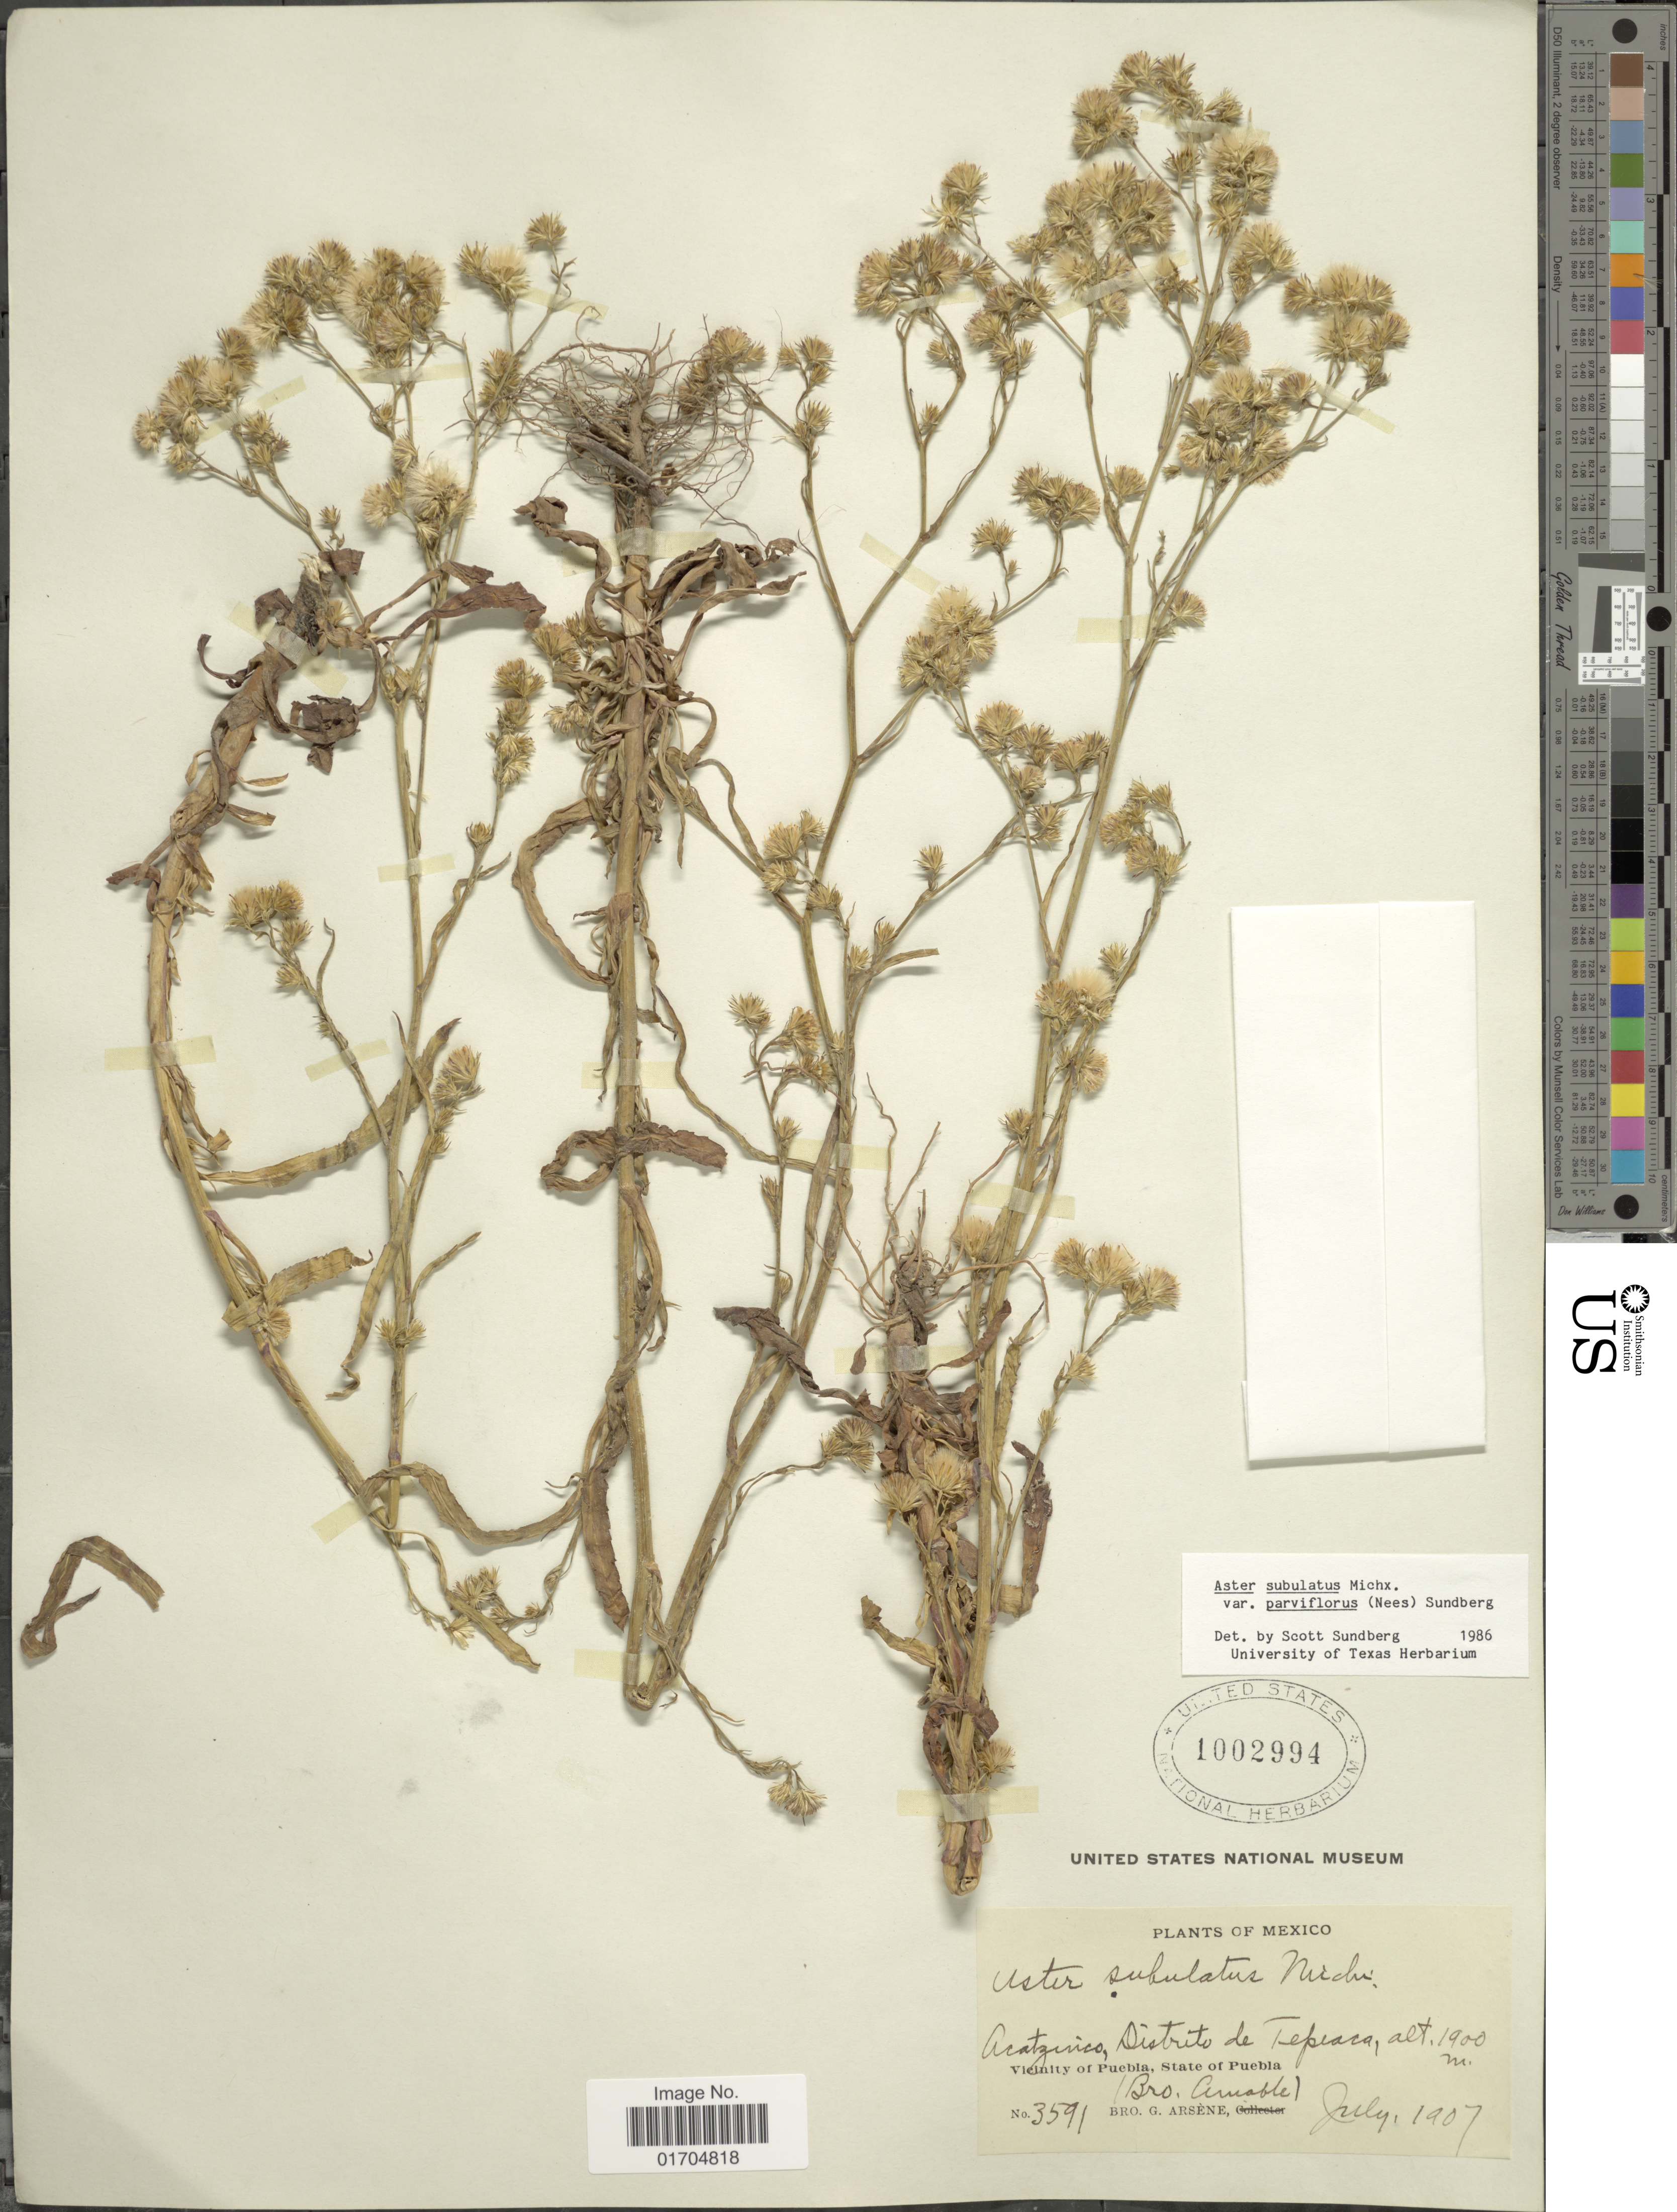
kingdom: Plantae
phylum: Tracheophyta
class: Magnoliopsida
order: Asterales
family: Asteraceae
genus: Symphyotrichum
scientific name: Symphyotrichum subulatum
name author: (Michx.) G.L. Nesom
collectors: B. Amable & Bro. G. Arsène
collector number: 3591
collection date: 1907-07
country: Mexico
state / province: Puebla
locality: Acatzinco, Distrito de Tepeaca, Vicinity of Puebla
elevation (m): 1900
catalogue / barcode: US 1002994